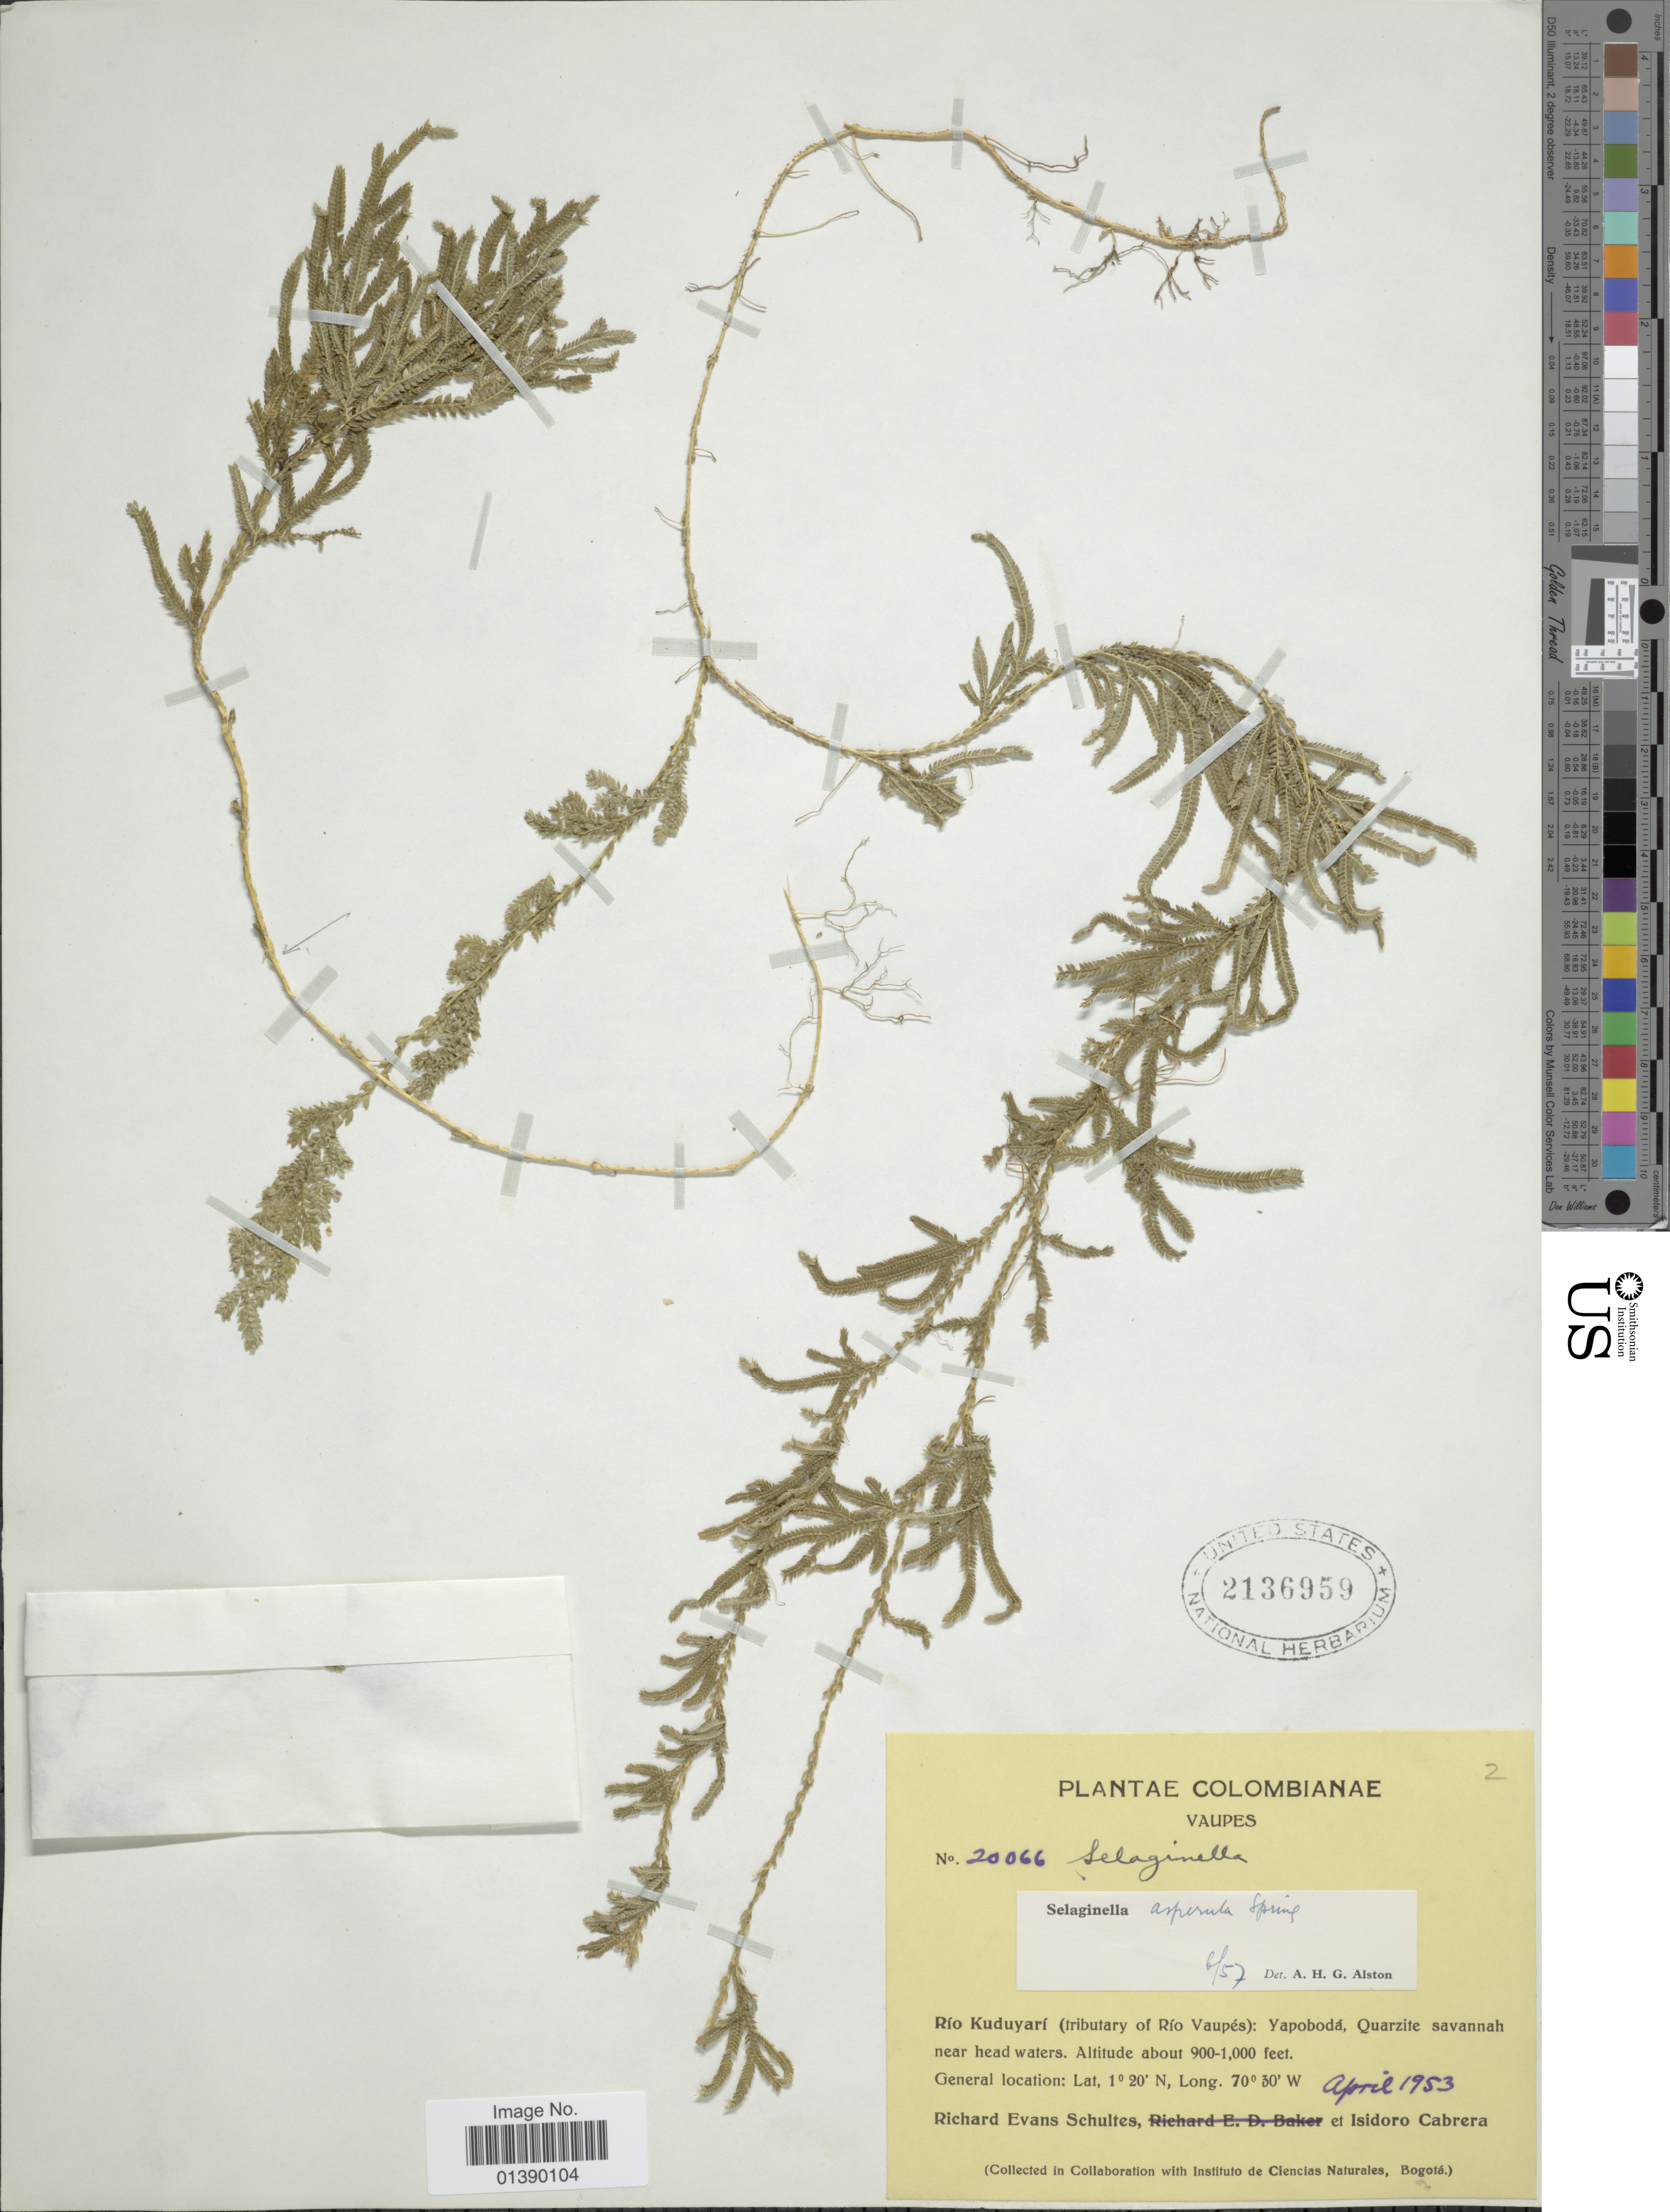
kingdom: Plantae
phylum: Tracheophyta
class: Lycopodiopsida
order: Selaginellales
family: Selaginellaceae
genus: Selaginella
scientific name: Selaginella asperula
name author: Spring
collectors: R. E. Schultes & I. Cabrera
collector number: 20066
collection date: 1953-04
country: Colombia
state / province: Vaupés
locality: Río Kuduyarí (tributary of Río Vaupés): Yapobodá, Quartzite savannah near head waters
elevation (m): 274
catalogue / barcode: US 2136959